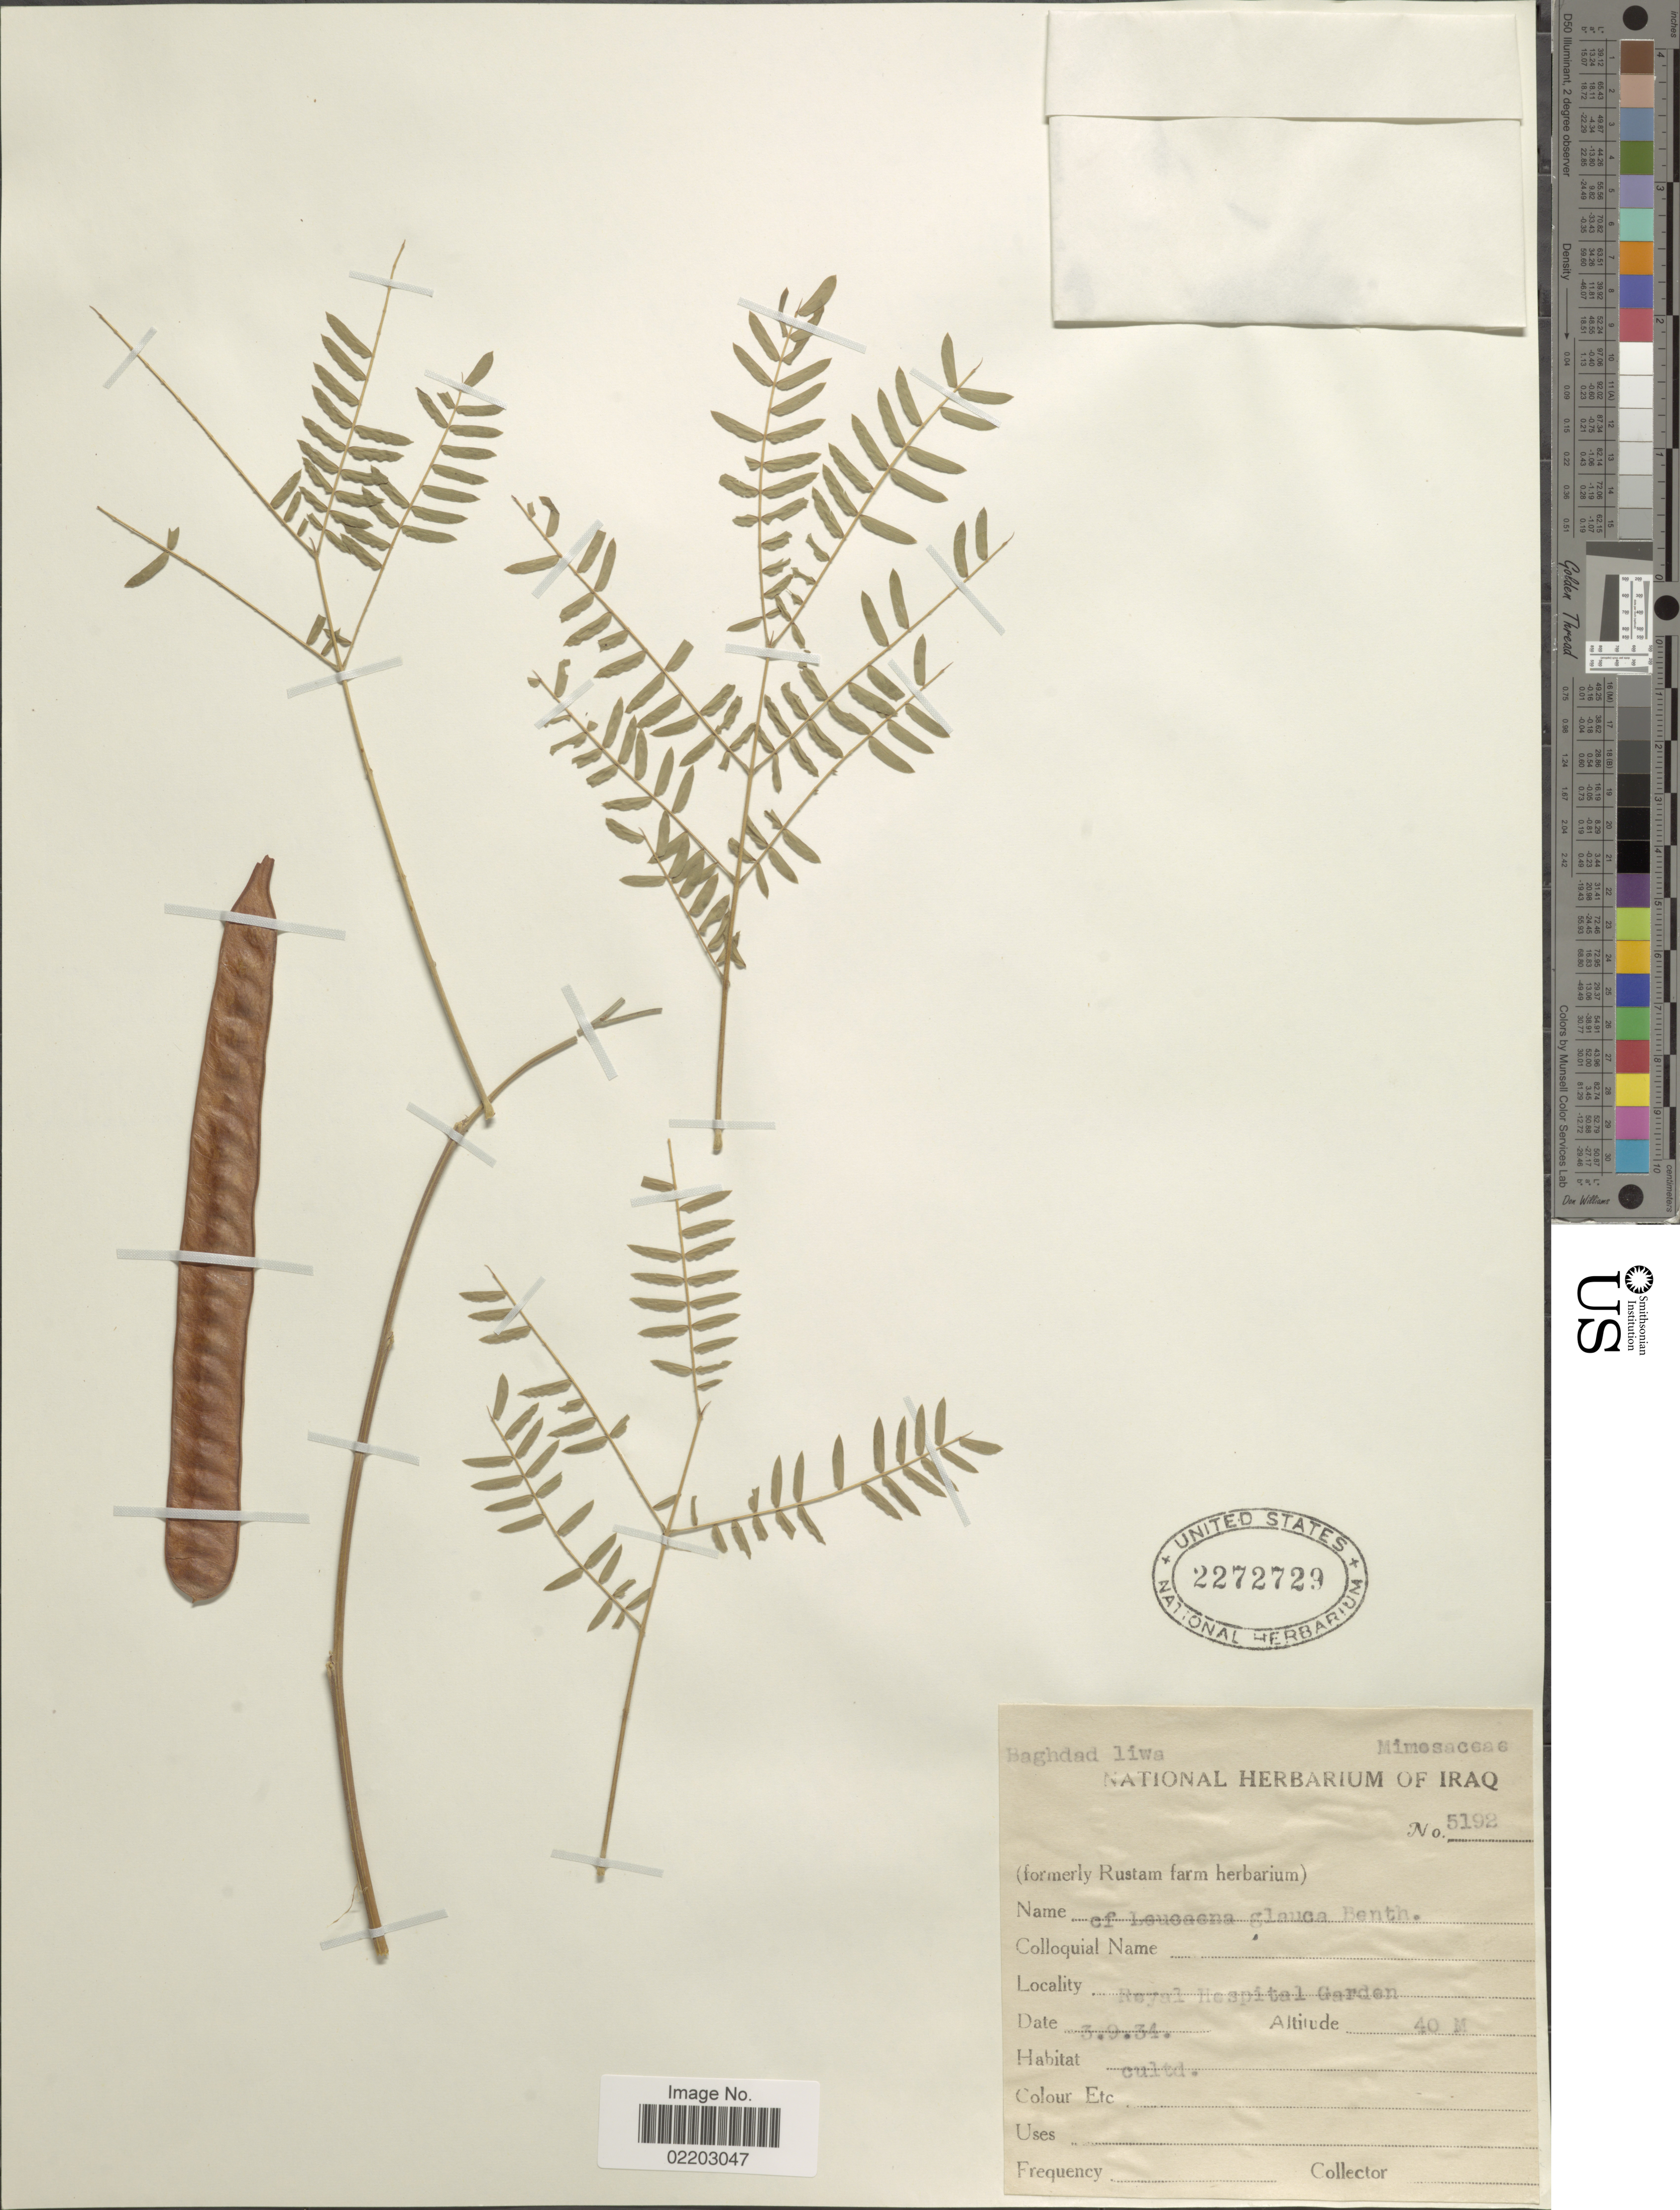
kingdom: Plantae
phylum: Tracheophyta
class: Magnoliopsida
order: Fabales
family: Fabaceae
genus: Leucaena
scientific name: Leucaena leucocephala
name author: (Lam.) de Wit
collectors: National Herbarium of Iraq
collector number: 5192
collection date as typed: Transcribed d/m/y: 3/9/34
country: Iraq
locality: Royal Hospital Garden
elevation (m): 40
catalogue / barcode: US 2272729